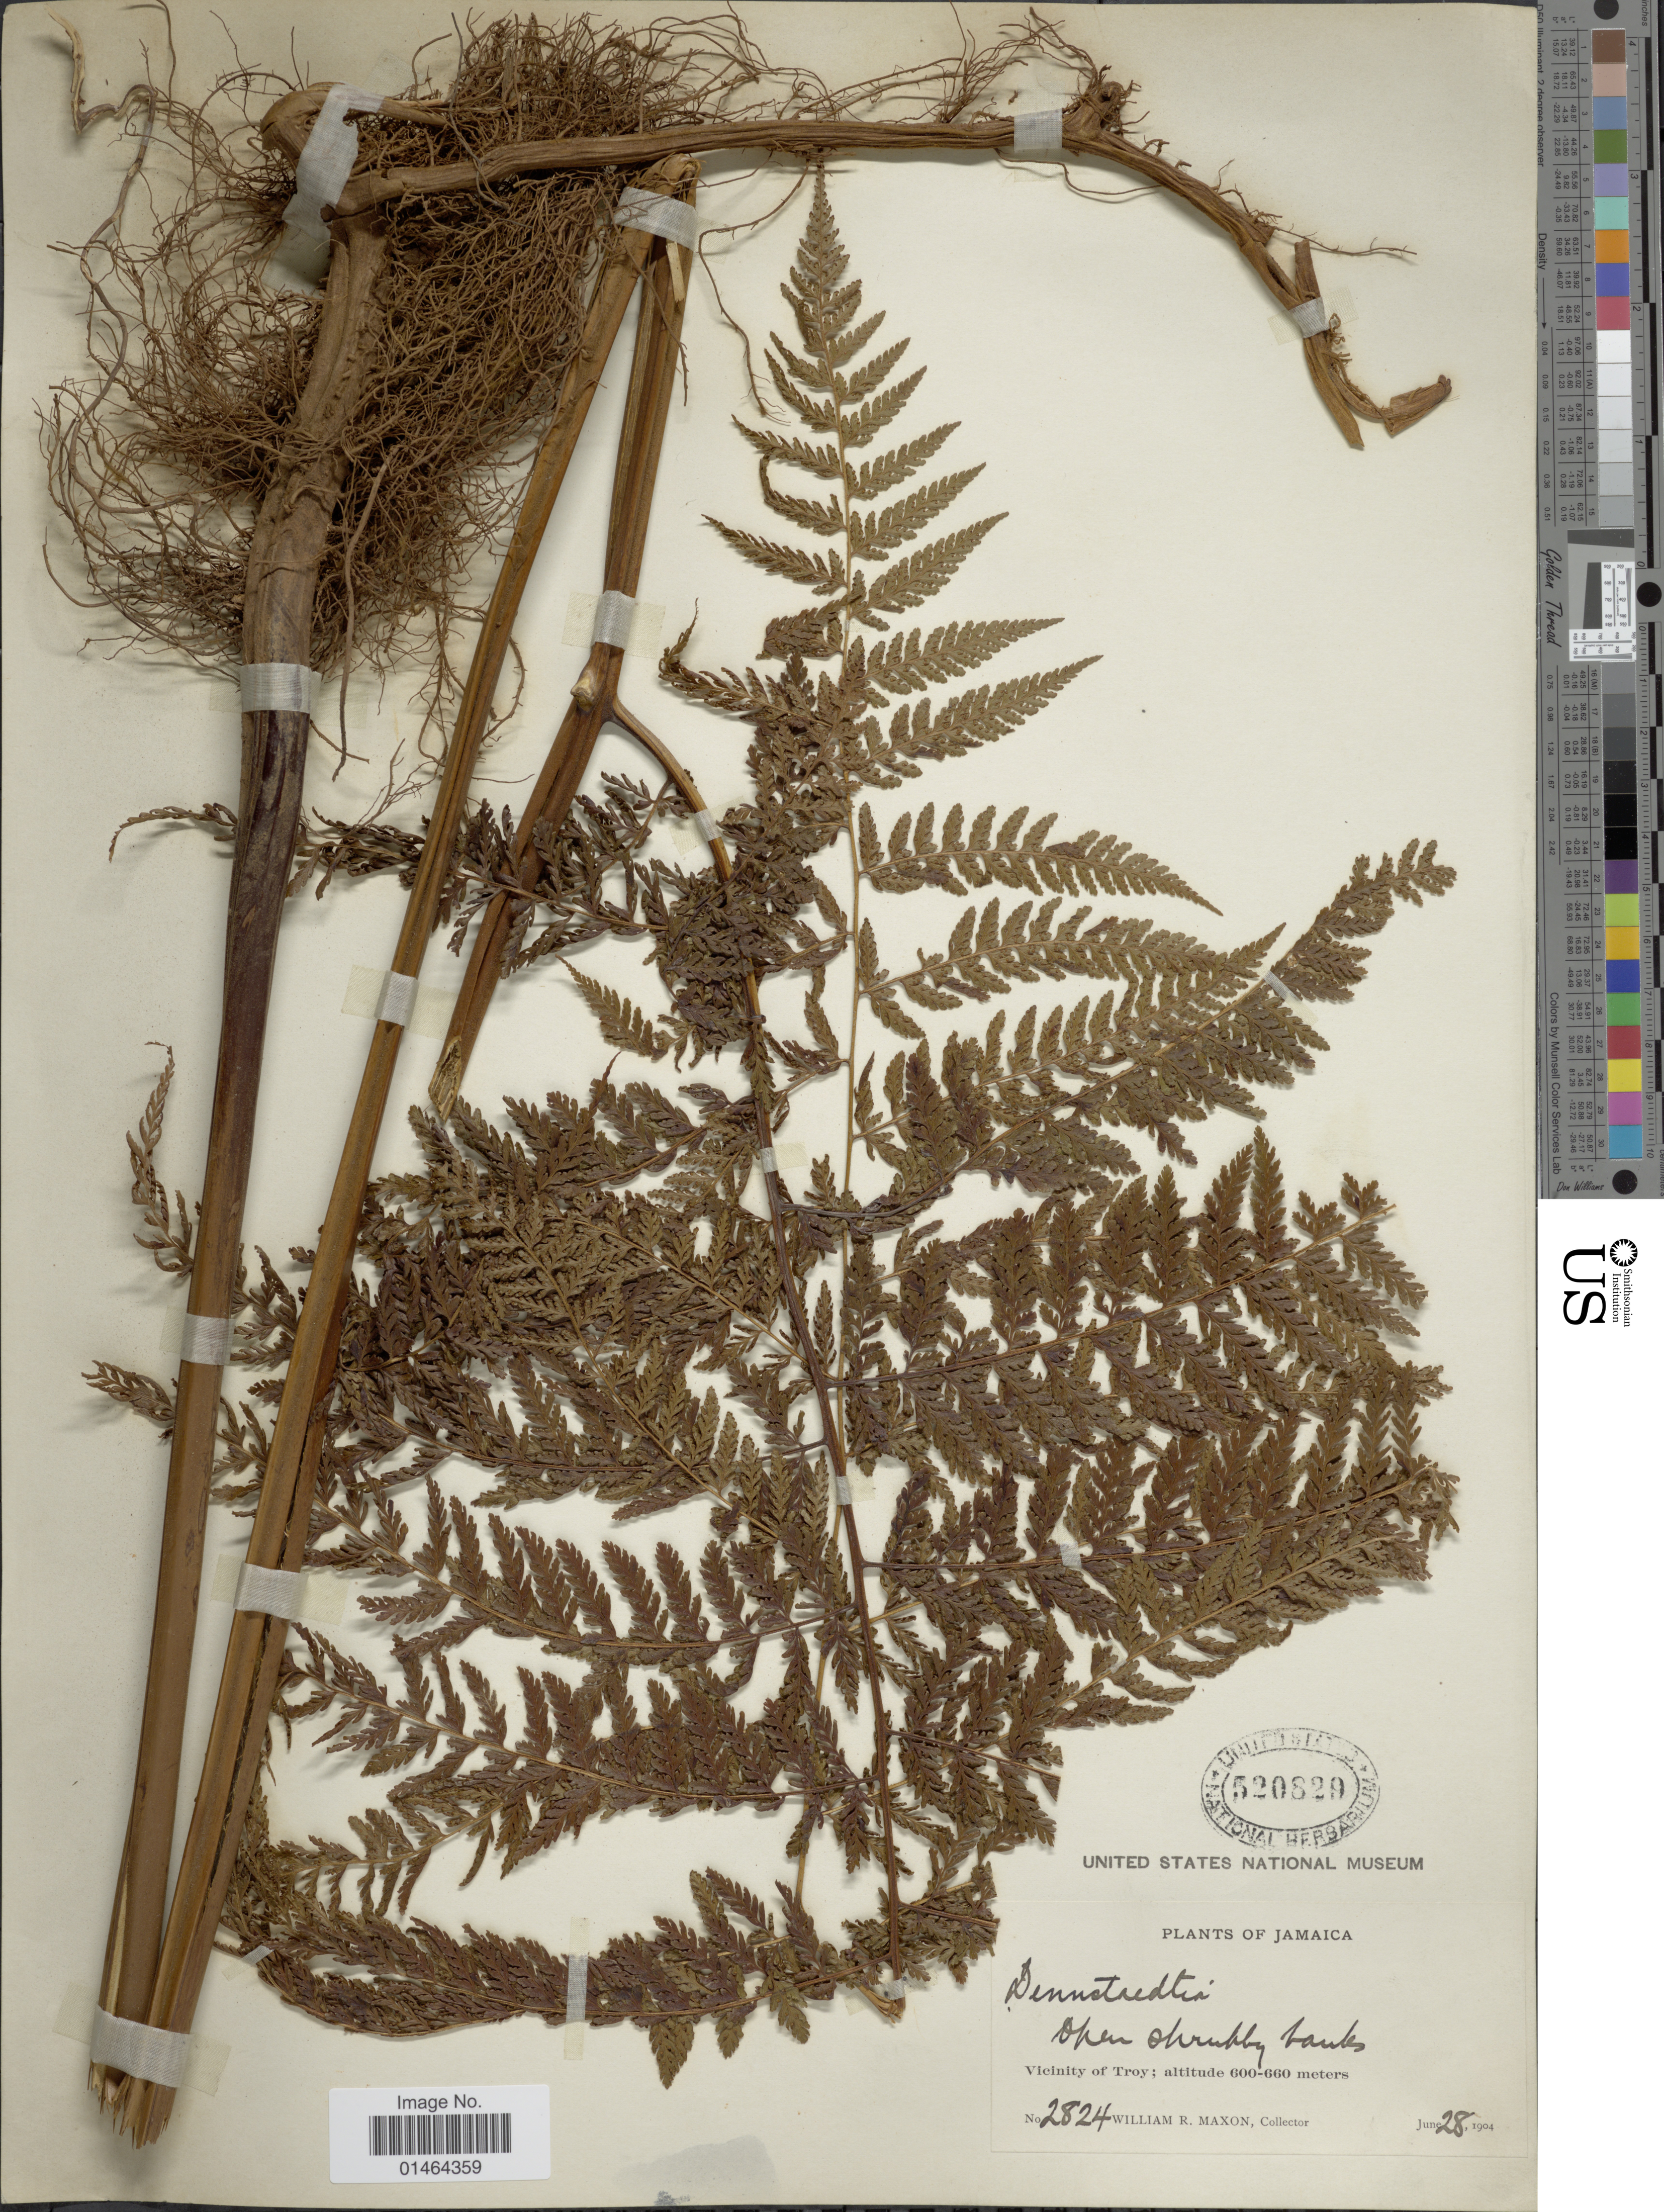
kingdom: Plantae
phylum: Tracheophyta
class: Polypodiopsida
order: Polypodiales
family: Dennstaedtiaceae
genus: Dennstaedtia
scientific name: Dennstaedtia cicutaria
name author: (Sw.) T. Moore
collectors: W. R. Maxon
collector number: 2824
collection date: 1904-06-28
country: Jamaica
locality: Vicinity of Troy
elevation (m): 600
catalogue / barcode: US 520829